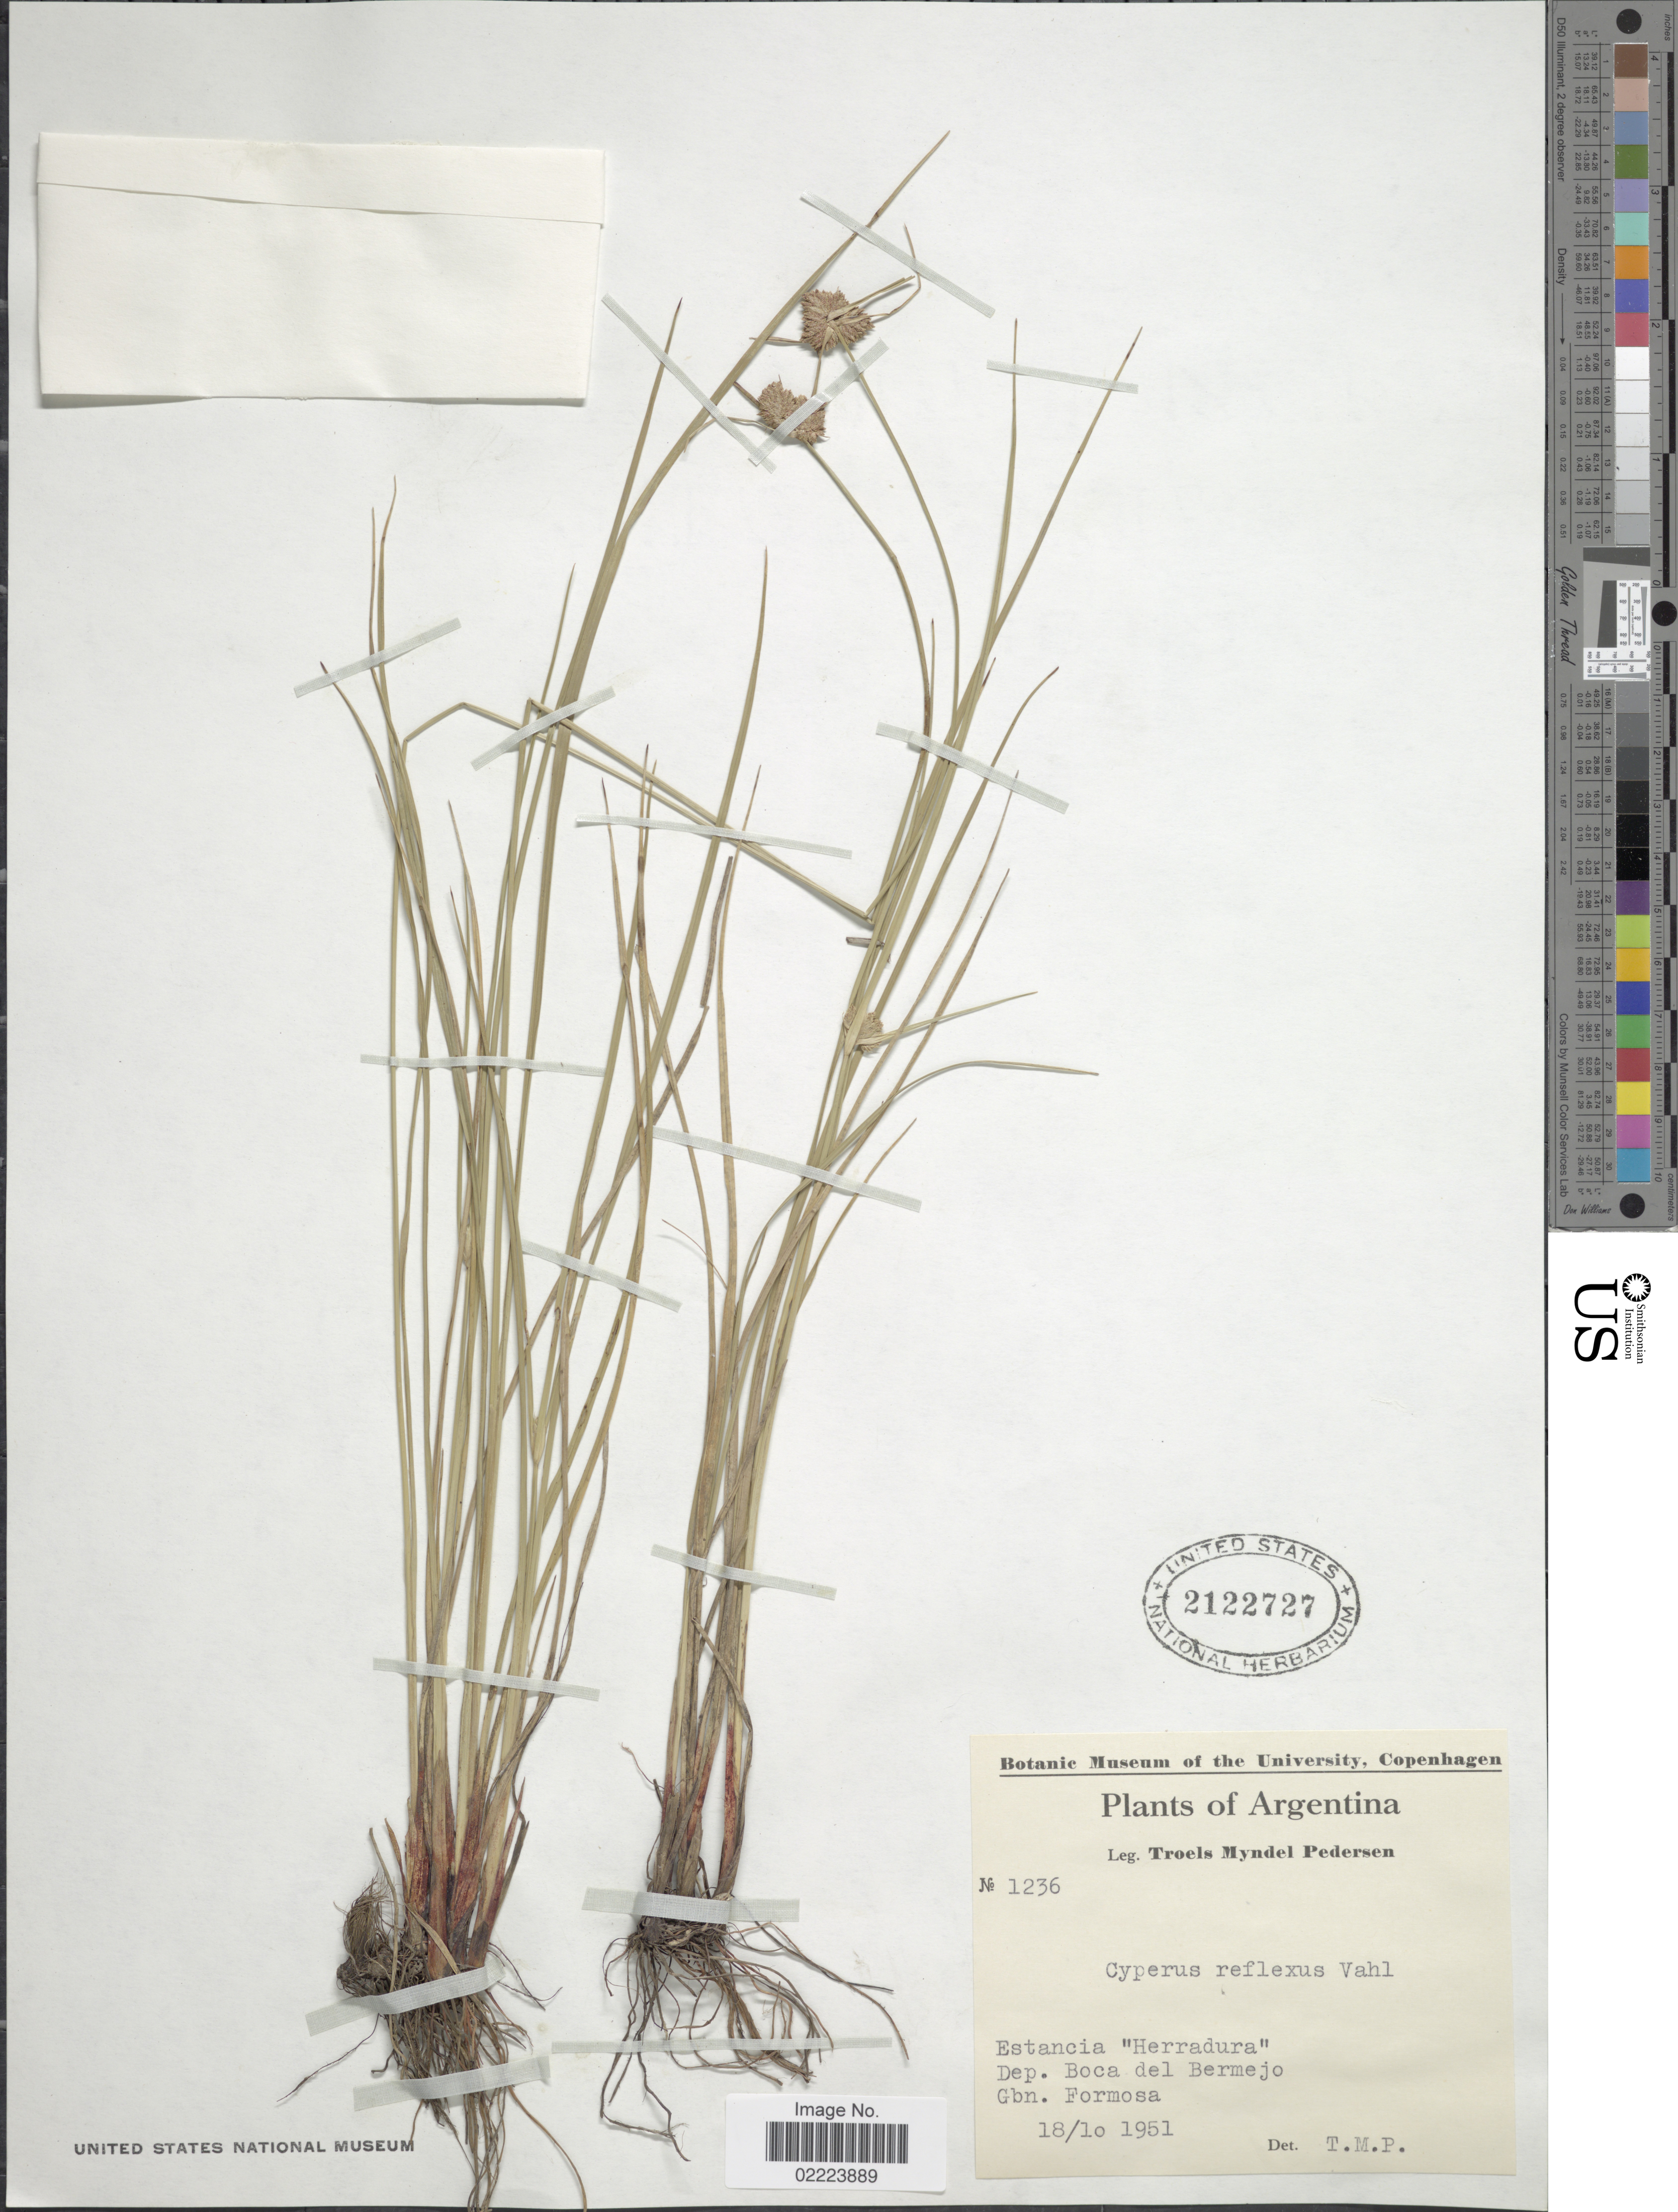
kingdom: Plantae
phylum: Tracheophyta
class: Liliopsida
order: Poales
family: Cyperaceae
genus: Cyperus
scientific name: Cyperus reflexus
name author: Vahl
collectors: T. Pederson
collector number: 1236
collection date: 1951-10-18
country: Argentina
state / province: Formosa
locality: Estancia "Herradura", Dep. Boca del Bermejo, Gbn. Formosa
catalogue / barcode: US 2122727